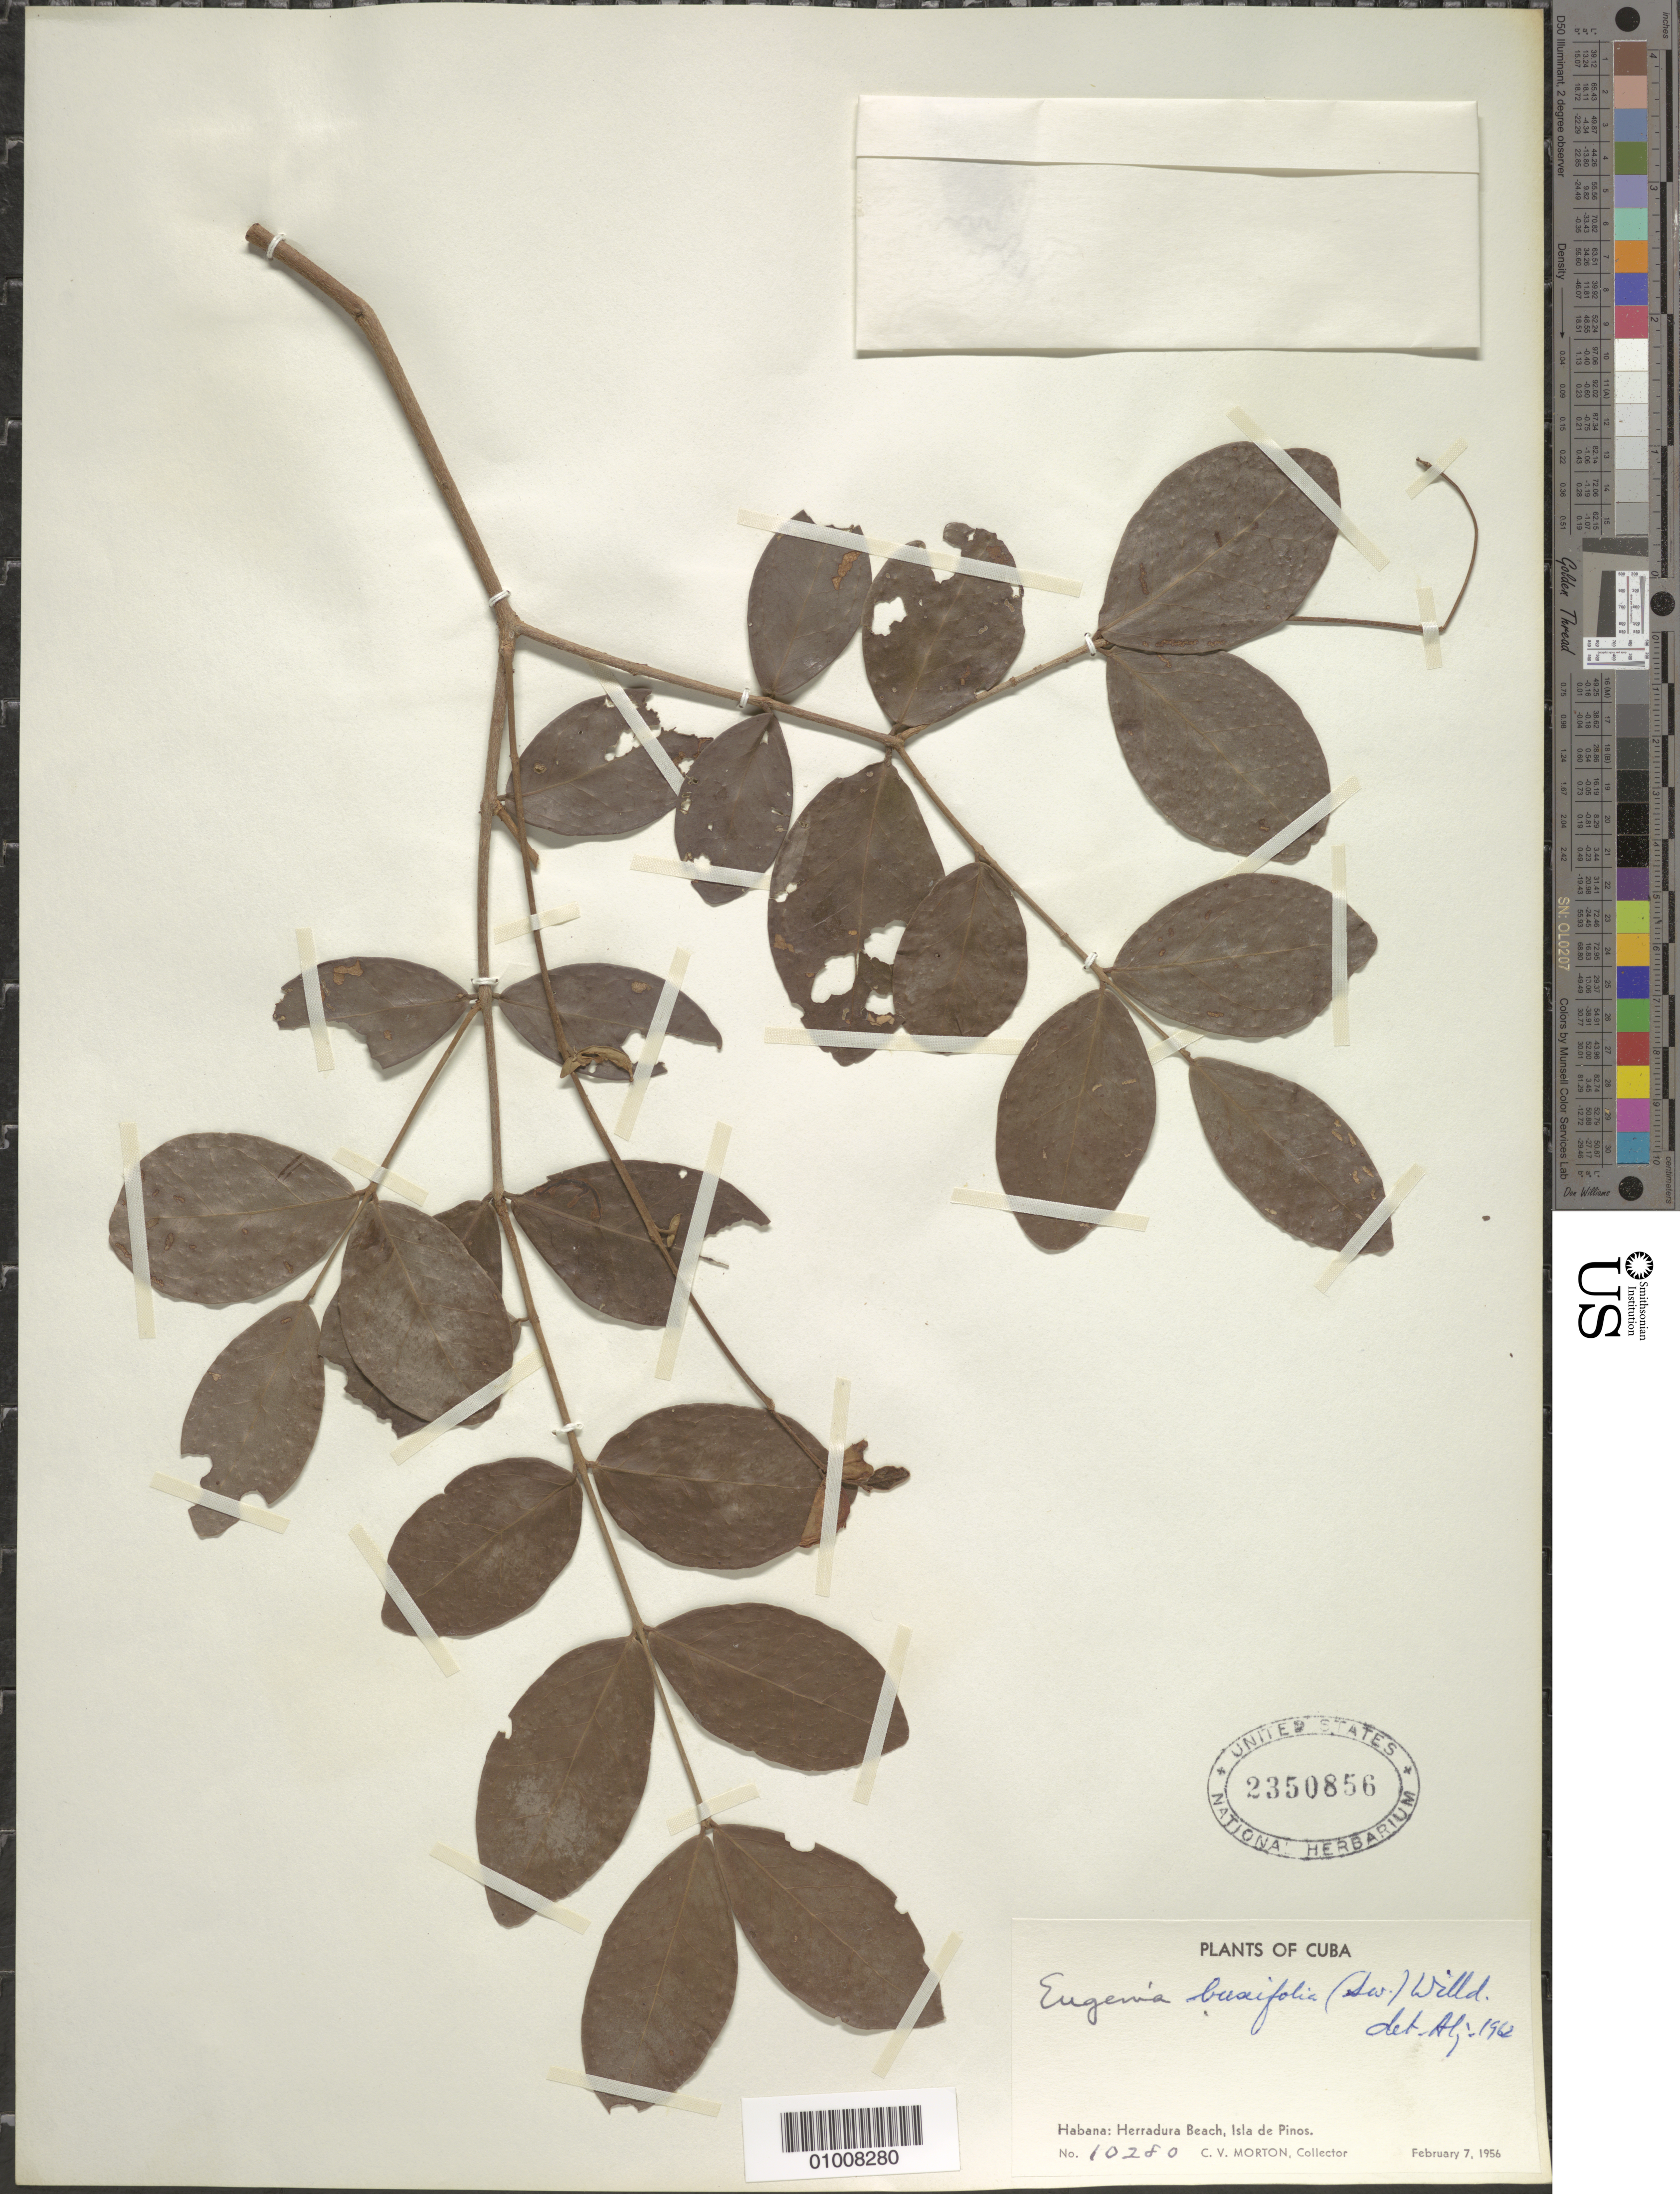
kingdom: Plantae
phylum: Tracheophyta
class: Magnoliopsida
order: Myrtales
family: Myrtaceae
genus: Eugenia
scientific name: Eugenia foetida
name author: Pers.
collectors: C. V. Morton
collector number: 10280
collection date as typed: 07 Feb 1956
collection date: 1956-02-07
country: Cuba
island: Isla de la Juventud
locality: Herradura Beach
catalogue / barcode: US 2350856